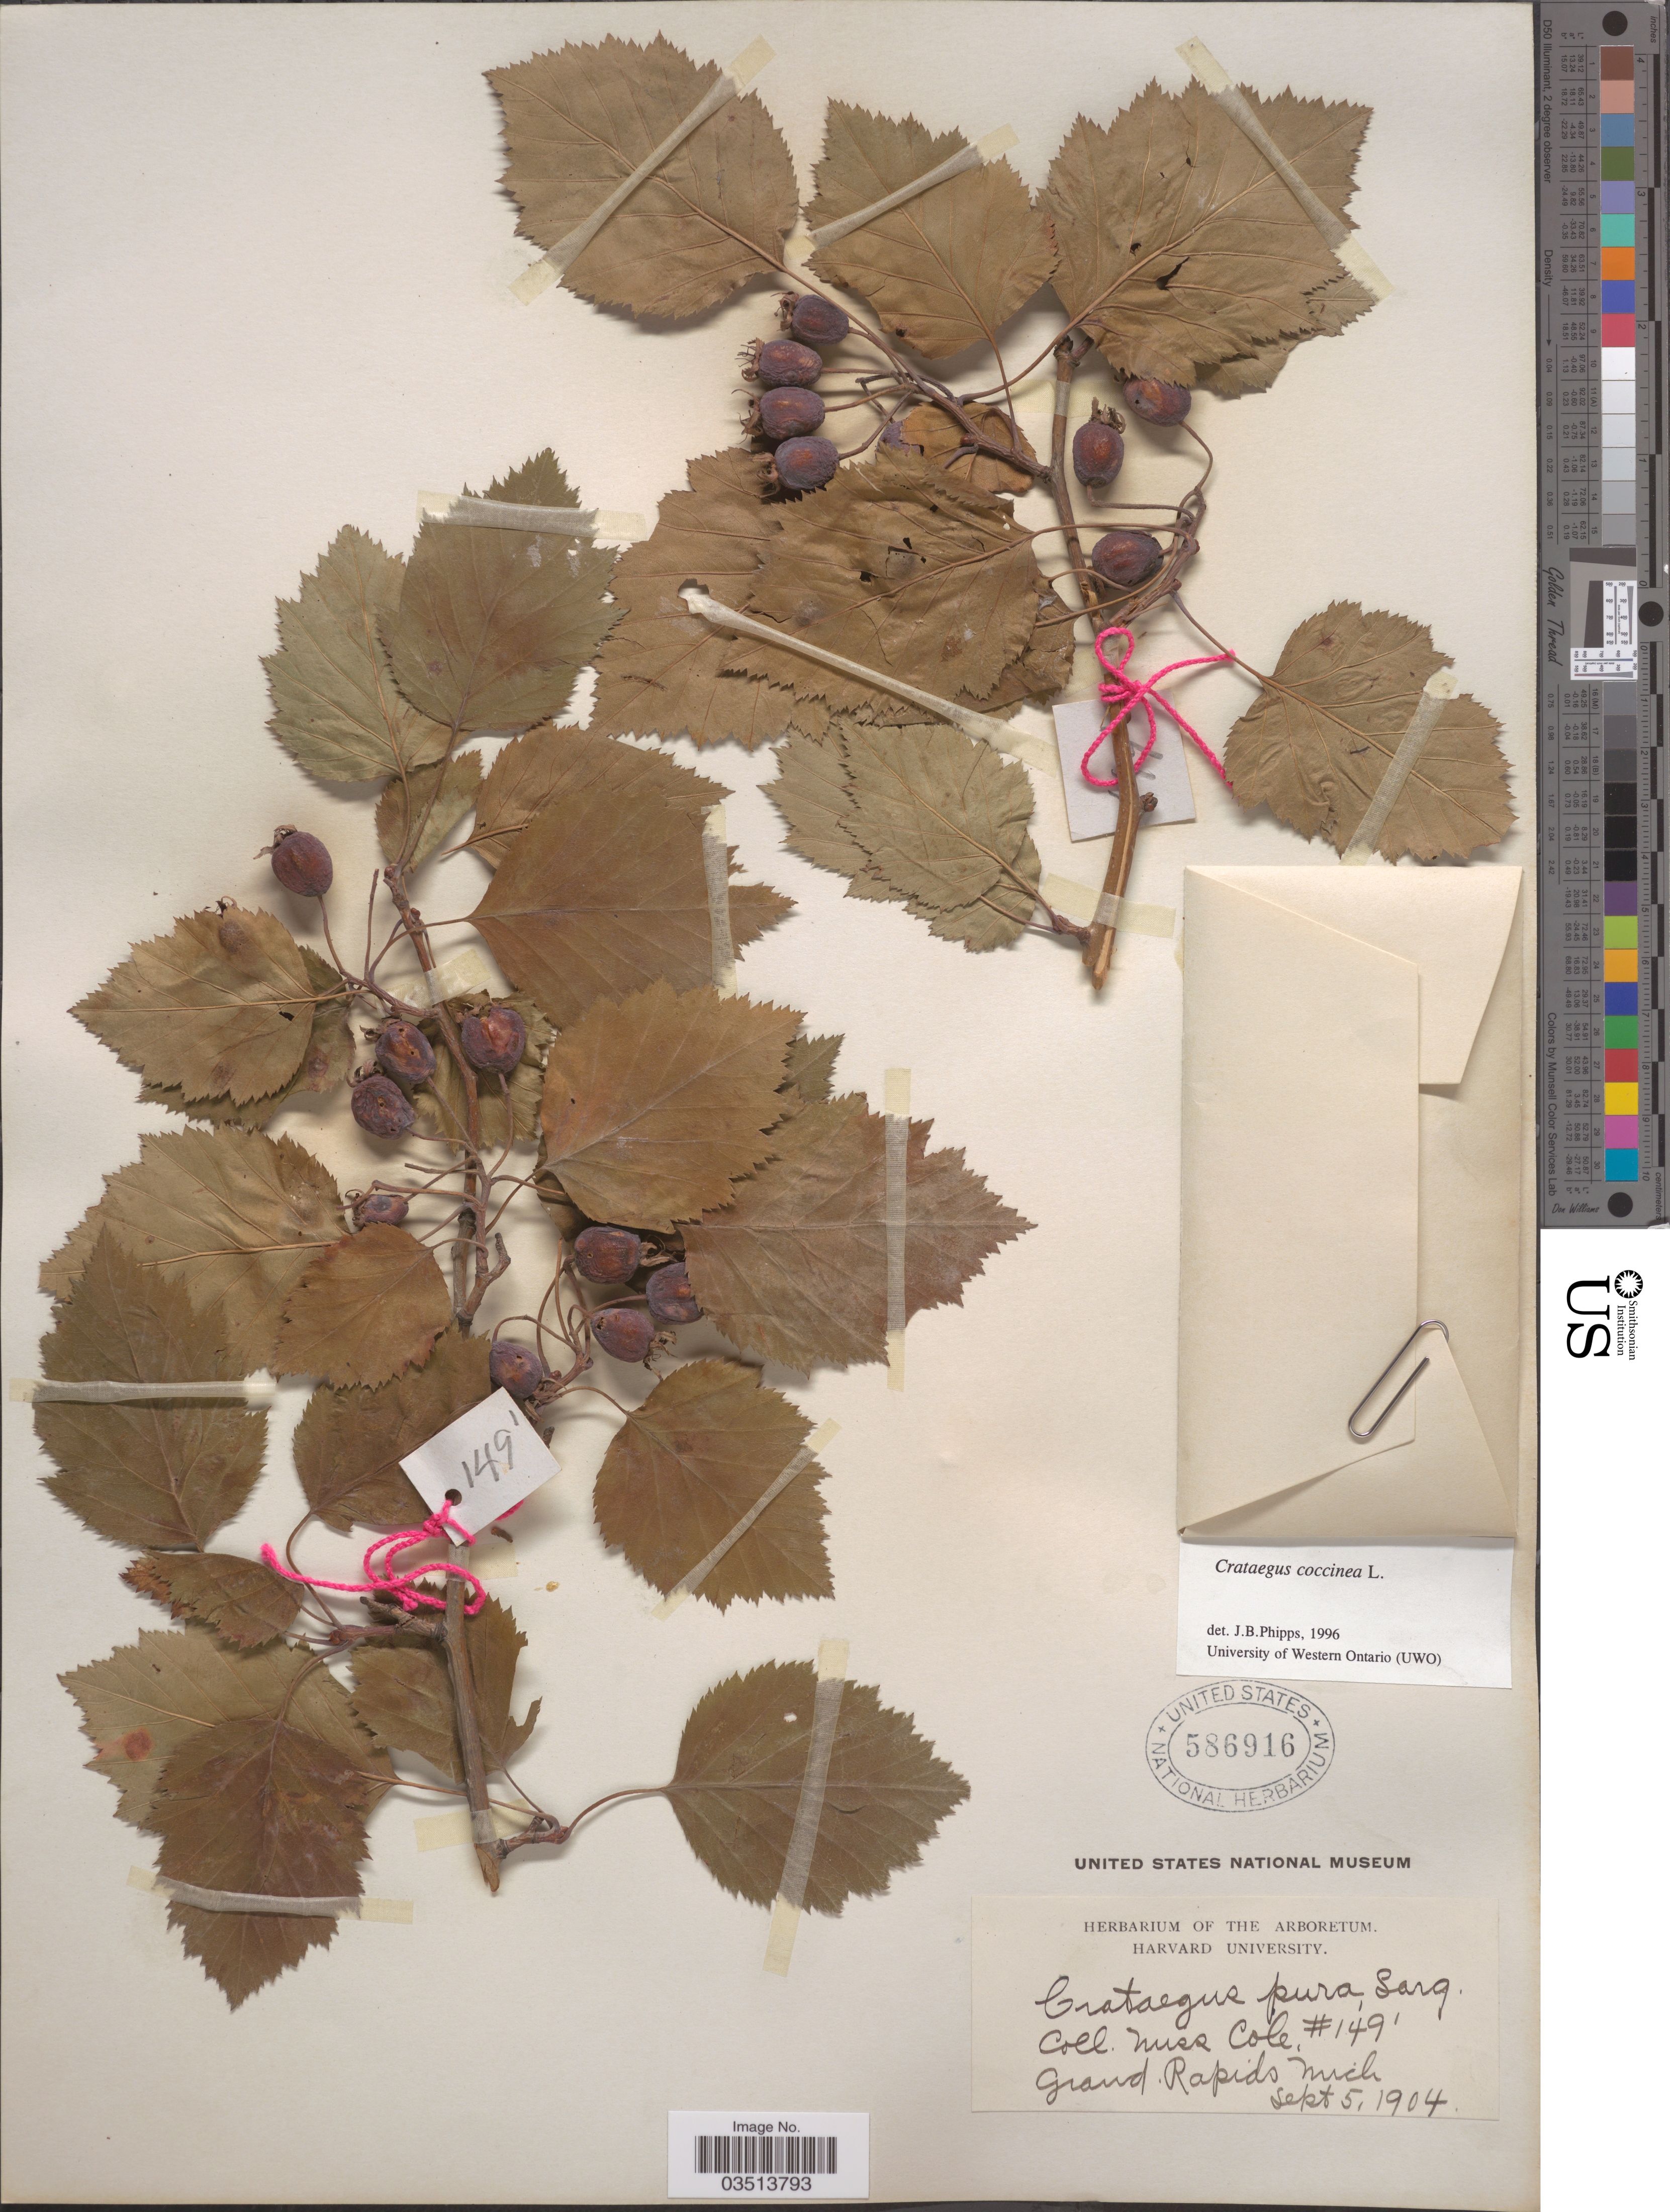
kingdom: Plantae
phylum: Tracheophyta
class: Magnoliopsida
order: Rosales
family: Rosaceae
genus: Crataegus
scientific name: Crataegus coccinea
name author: Ashe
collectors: Cole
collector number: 149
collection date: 1904-09-05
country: United States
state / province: Michigan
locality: Grand Rapids.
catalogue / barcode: US 586916